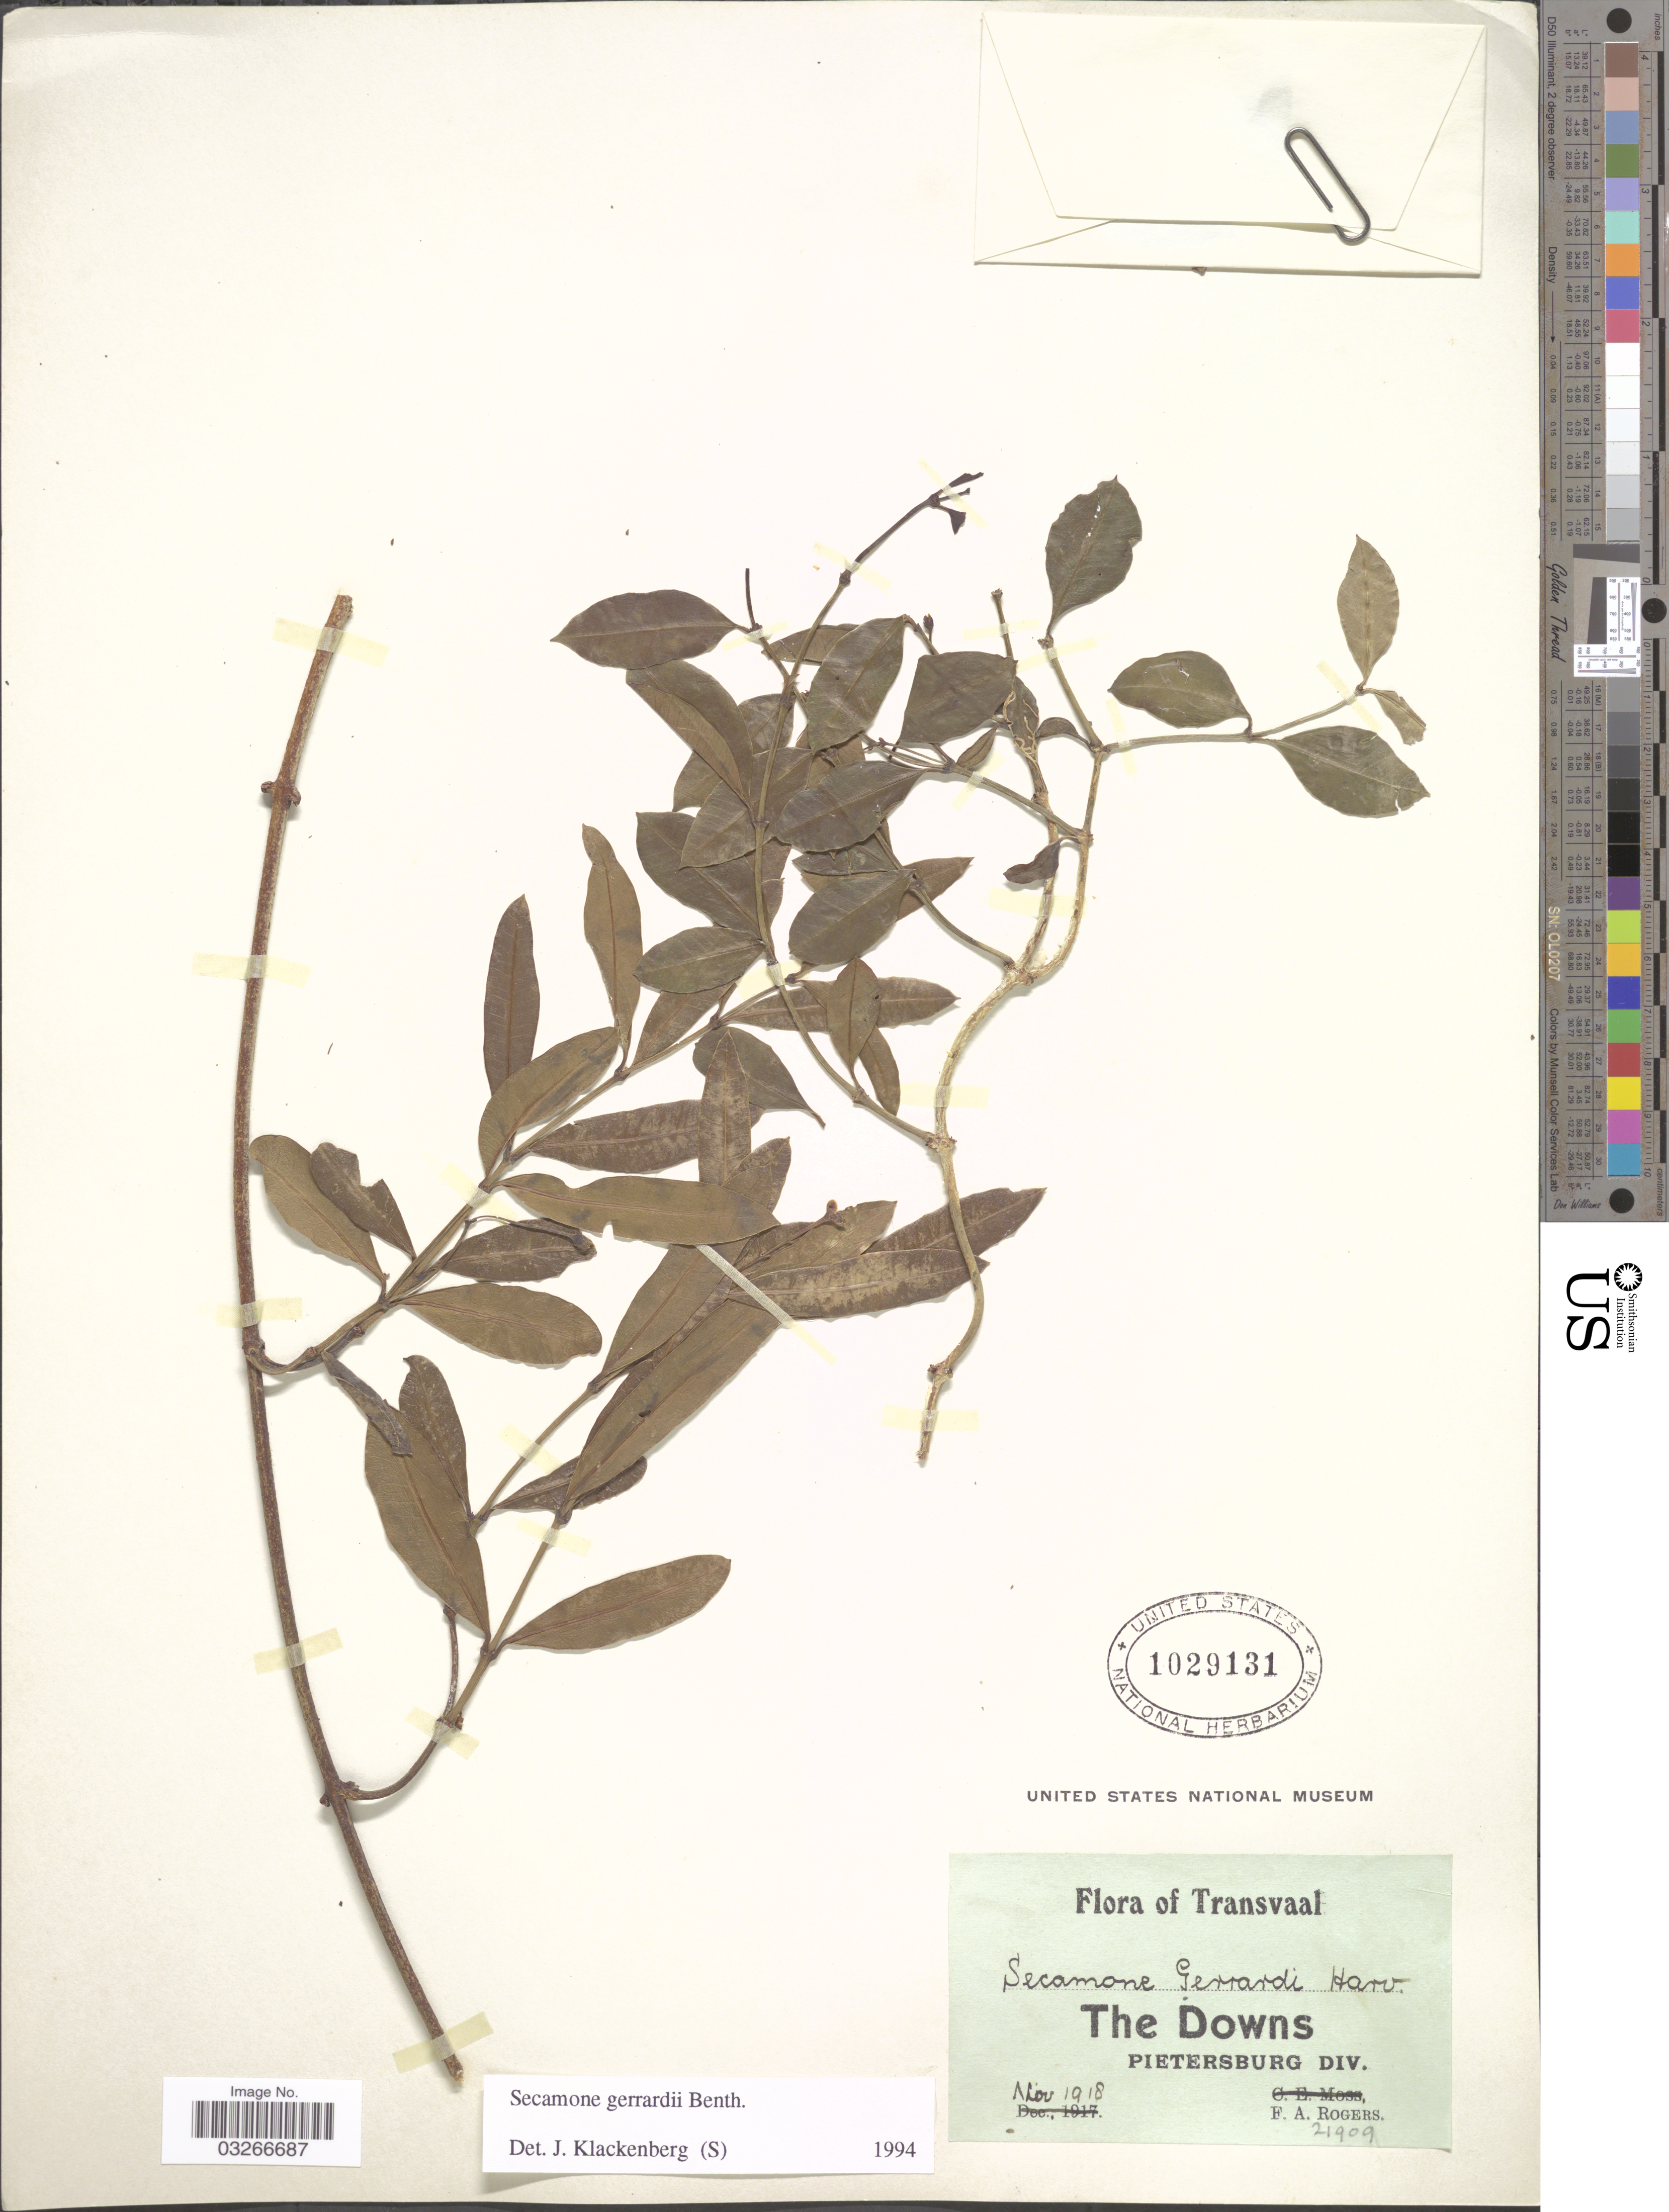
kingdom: Plantae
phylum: Tracheophyta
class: Magnoliopsida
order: Gentianales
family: Apocynaceae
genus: Secamone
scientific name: Secamone gerrardii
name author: Harv. ex Benth.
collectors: F. A. Rogers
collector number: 21909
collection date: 1918-11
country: South Africa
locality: Transvaal. The Downs. Pietersburg Div.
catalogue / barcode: US 1029131